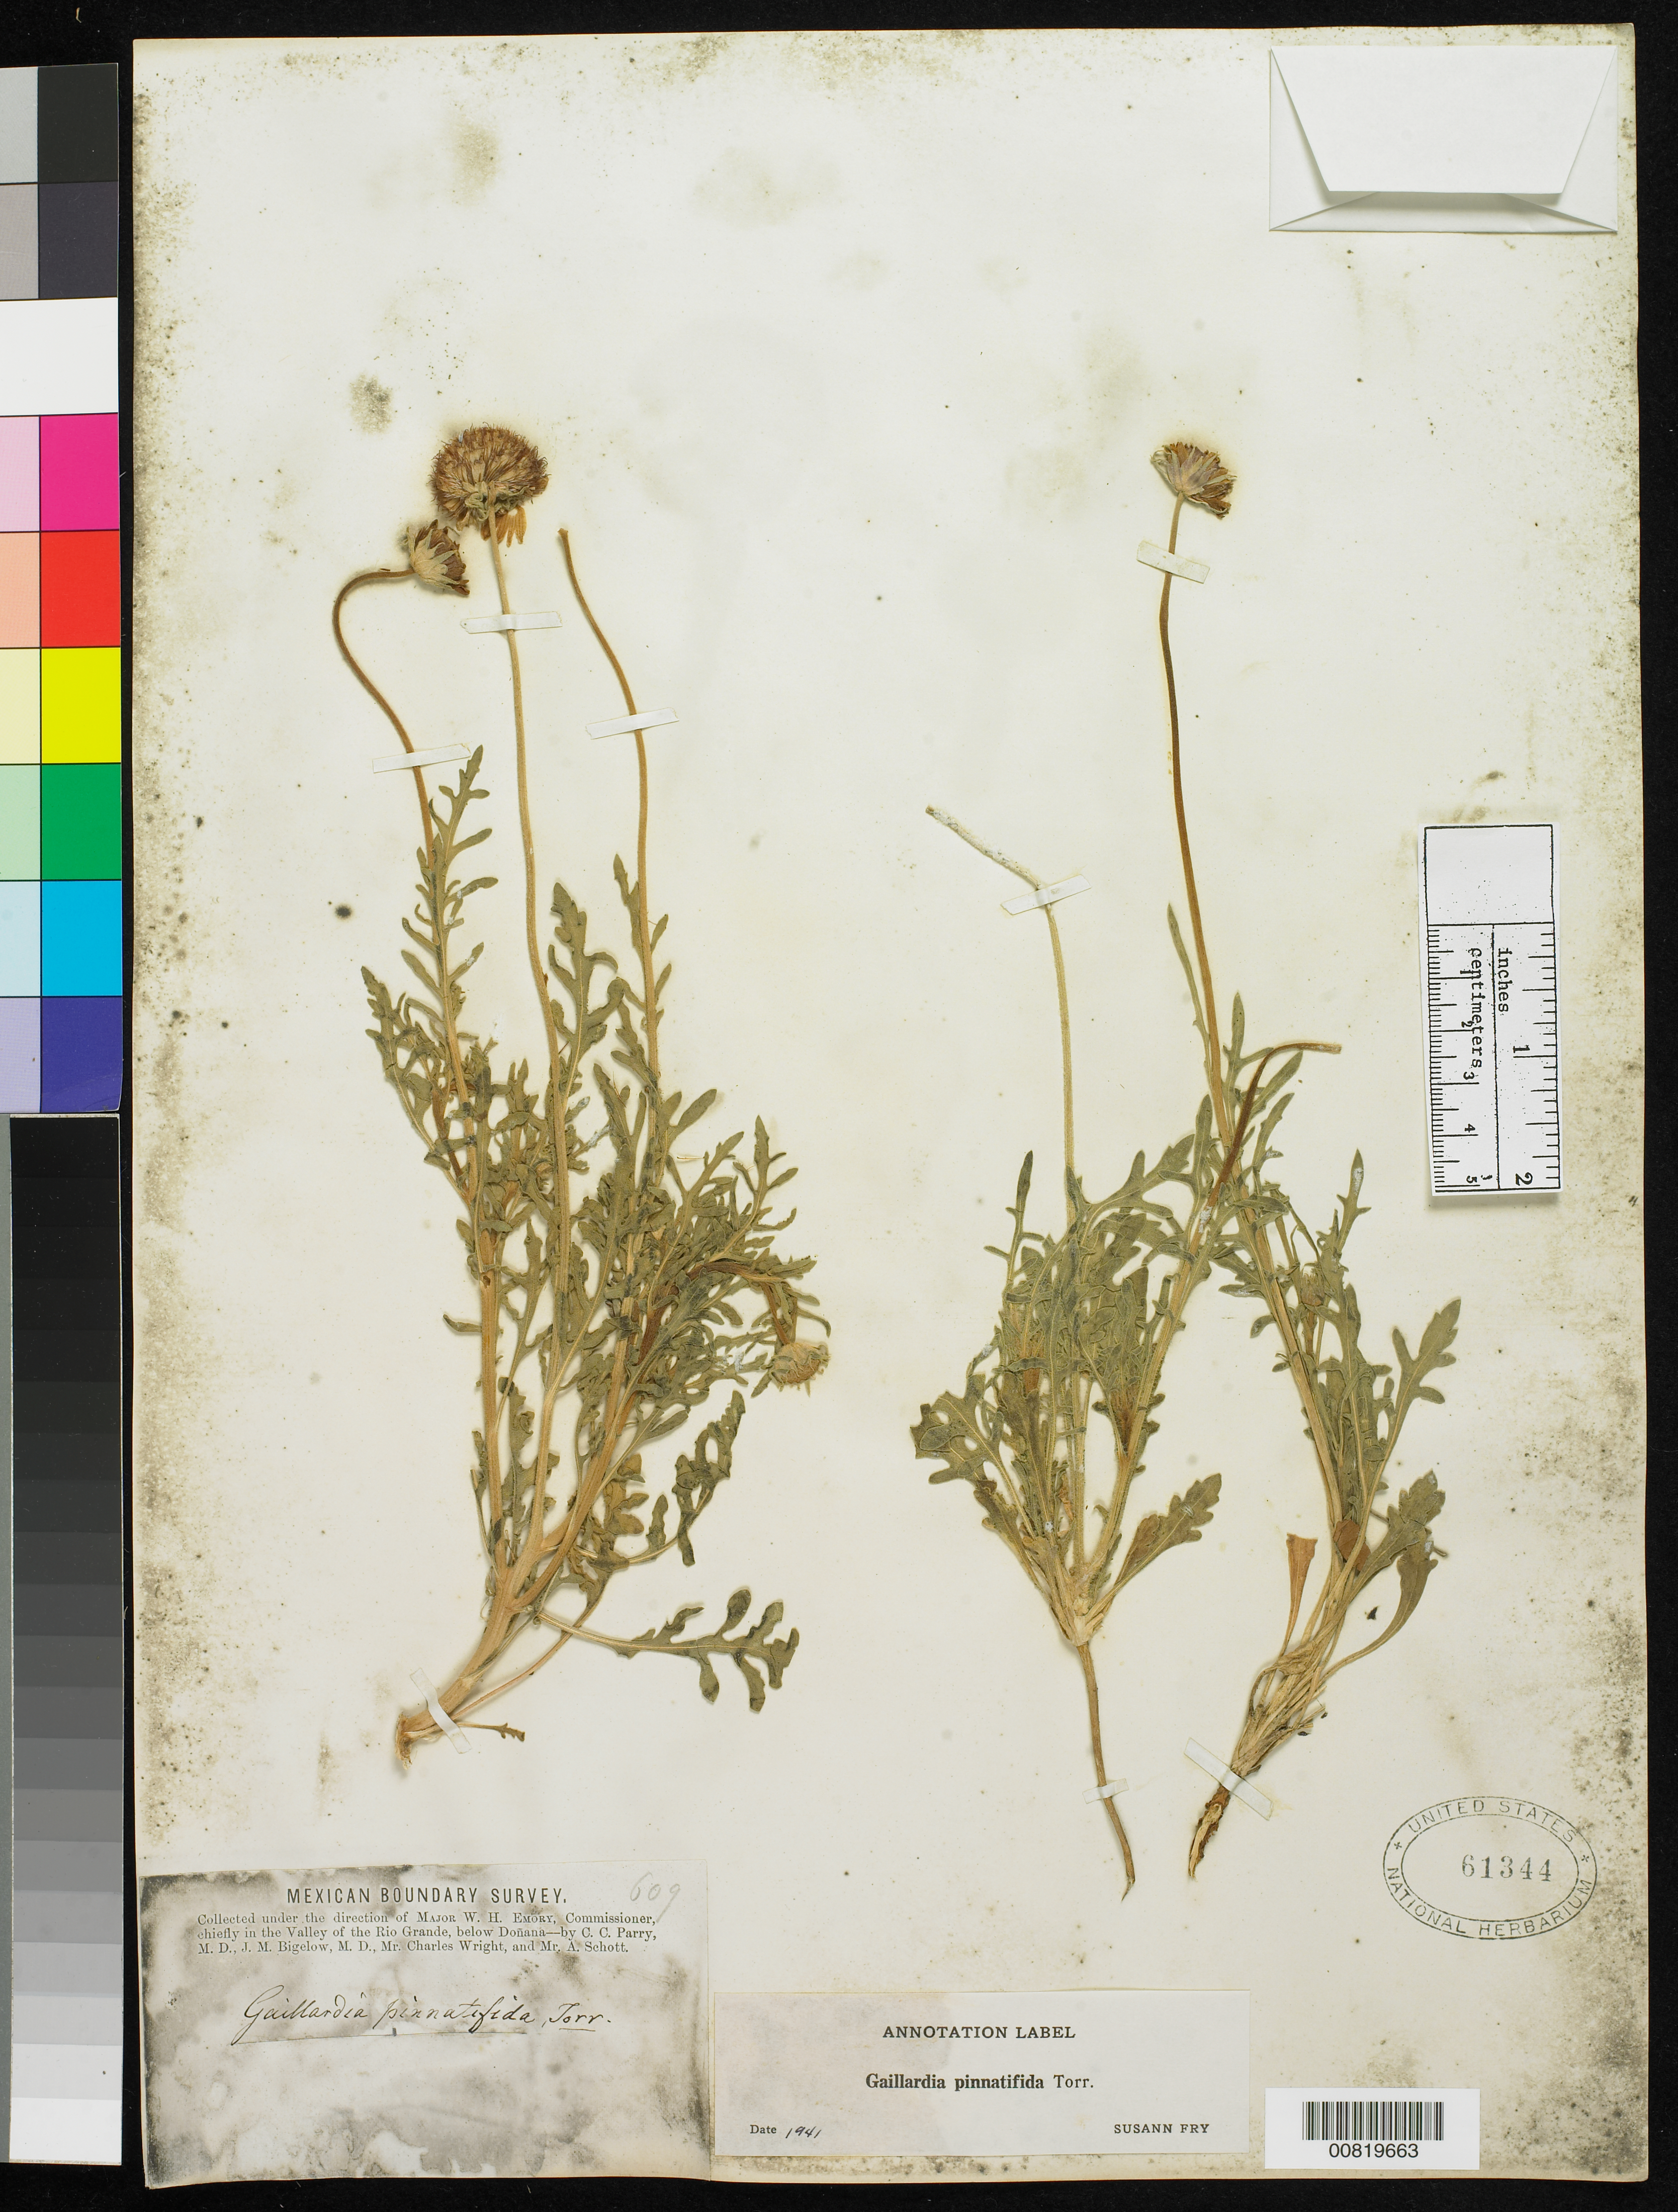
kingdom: Plantae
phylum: Tracheophyta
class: Magnoliopsida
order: Asterales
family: Asteraceae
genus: Gaillardia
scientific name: Gaillardia pinnatifida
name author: Torr.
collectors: C. C. Parry, J. M. Bigelow, C. Wright & A. C. V. Schott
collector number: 609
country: United States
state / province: New Mexico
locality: Valley of the Rio Grande, below Doñana, New Mexico.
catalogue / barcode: US 61344